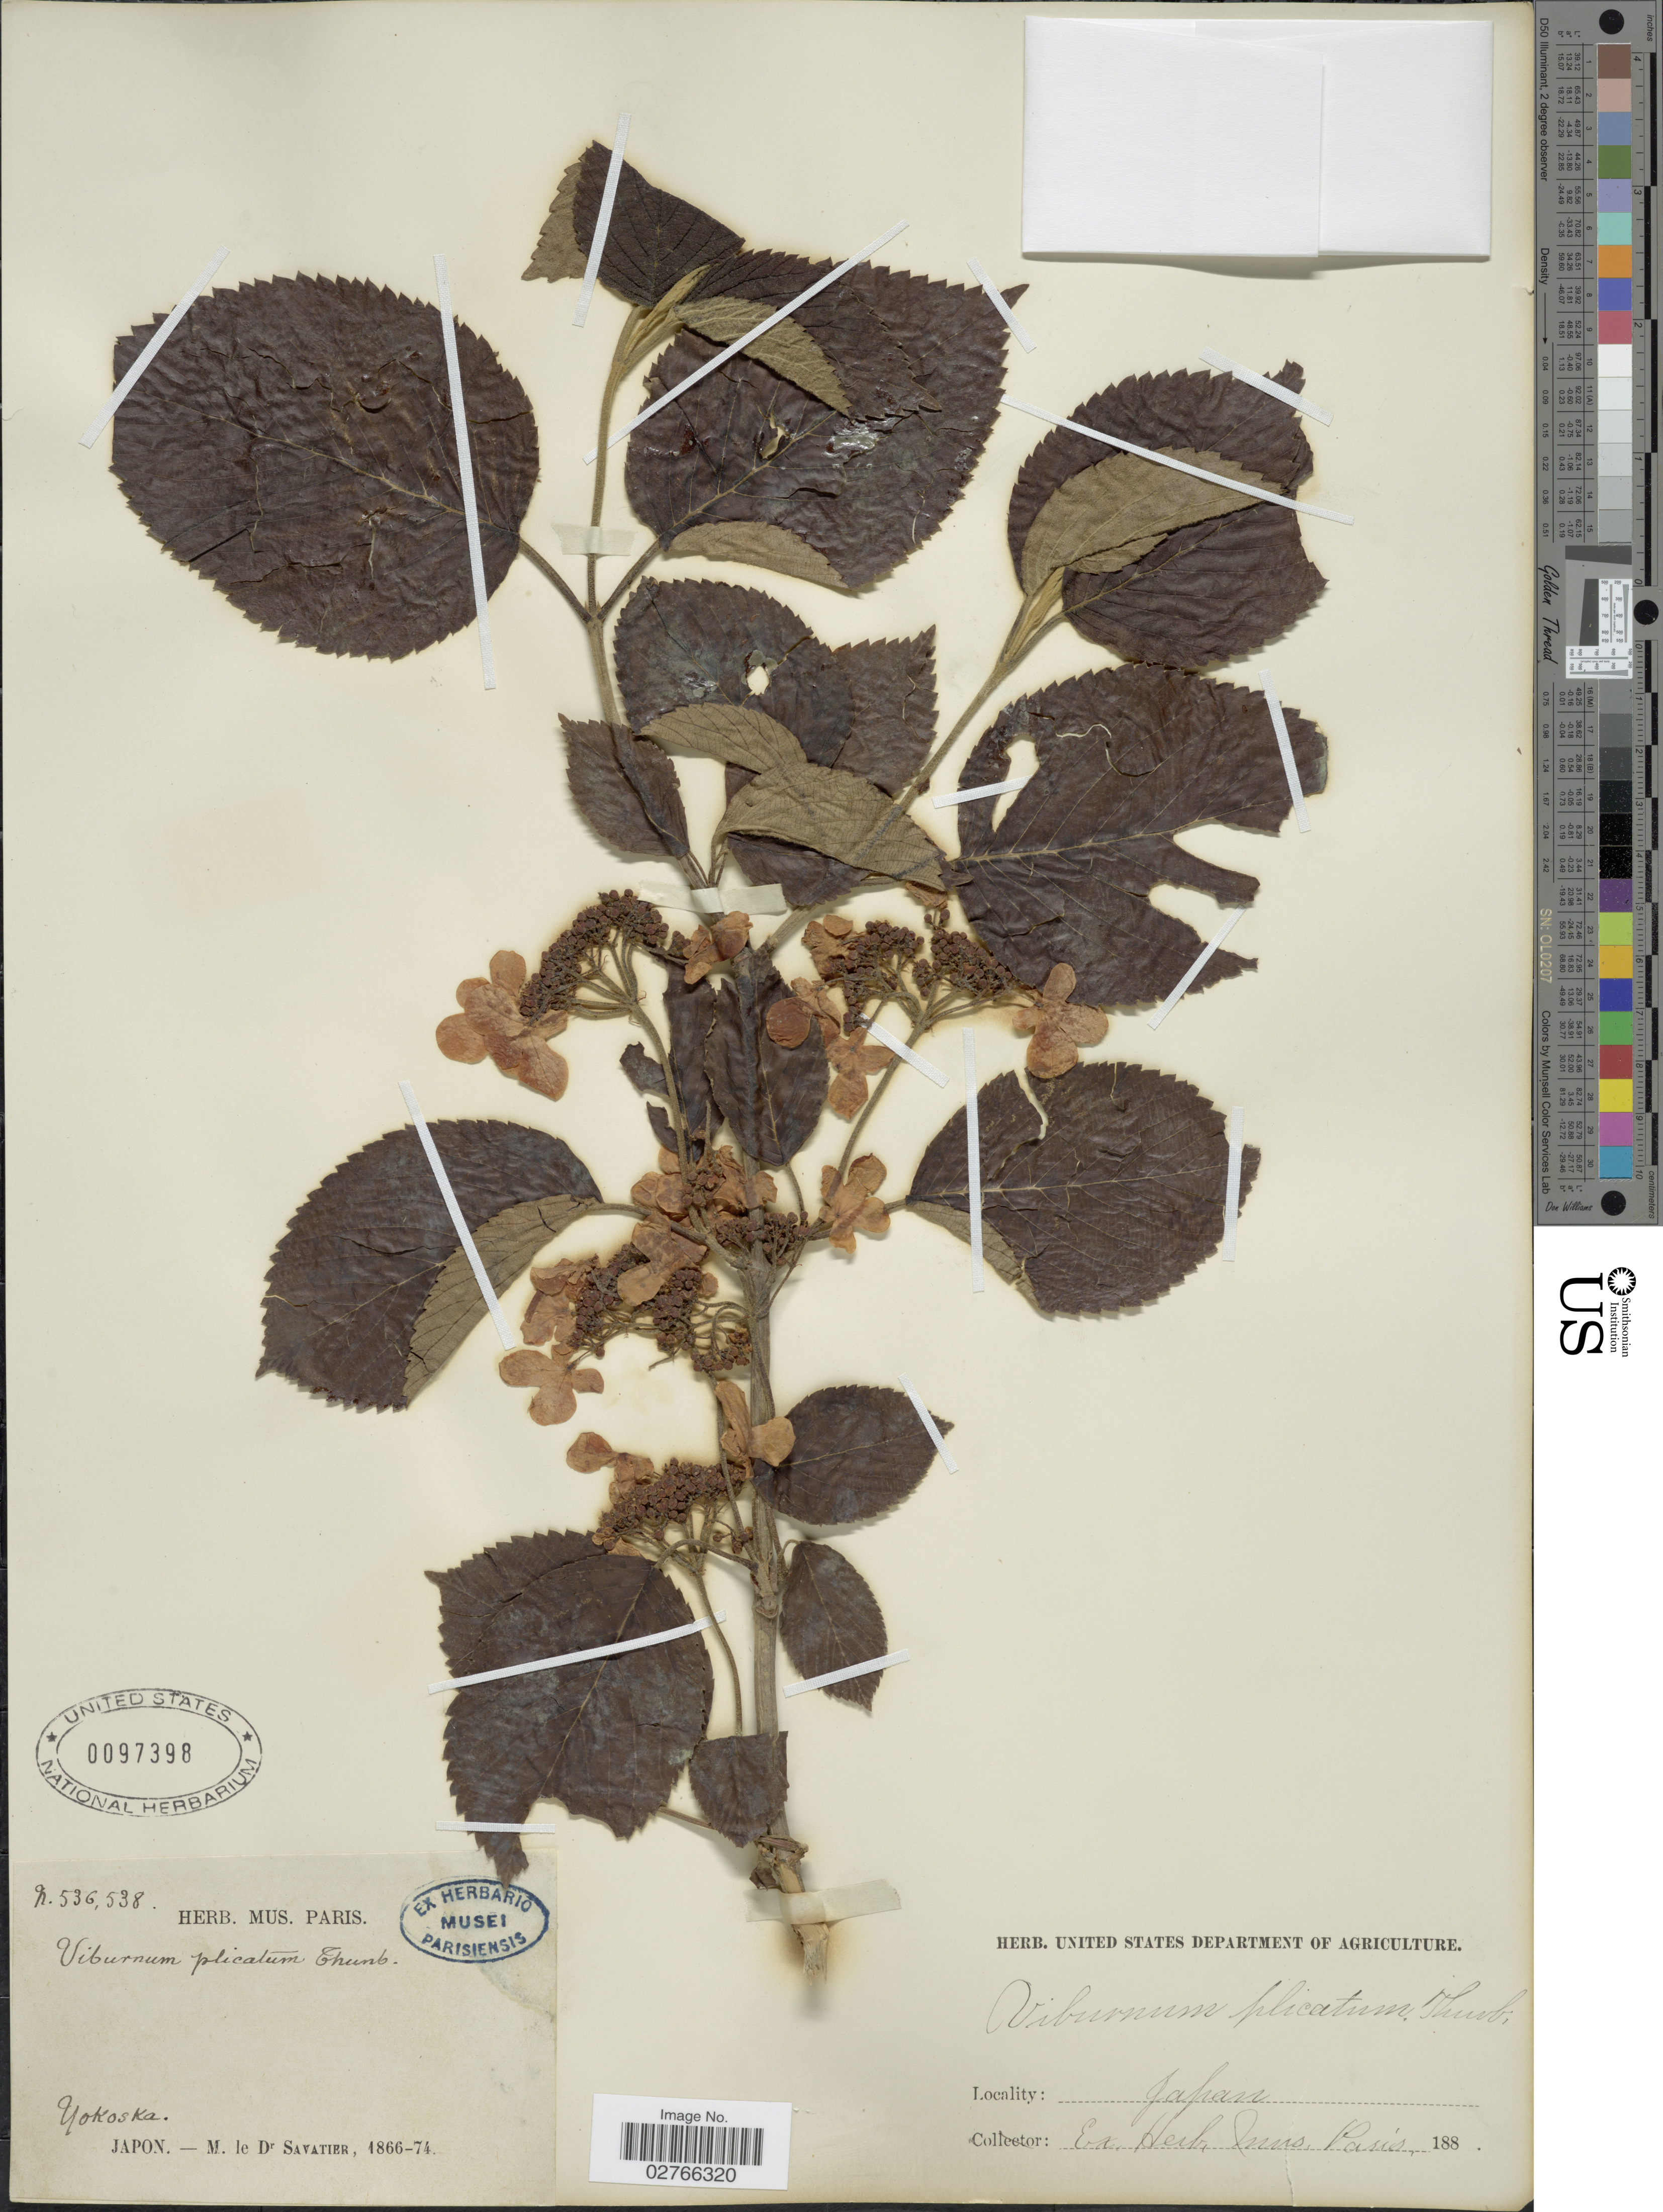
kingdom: Plantae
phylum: Tracheophyta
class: Magnoliopsida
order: Dipsacales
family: Viburnaceae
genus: Viburnum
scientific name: Viburnum plicatum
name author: Thunb.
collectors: Savatier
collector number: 536,538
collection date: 1866/1874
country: Japan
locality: Yokoska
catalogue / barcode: US 97398